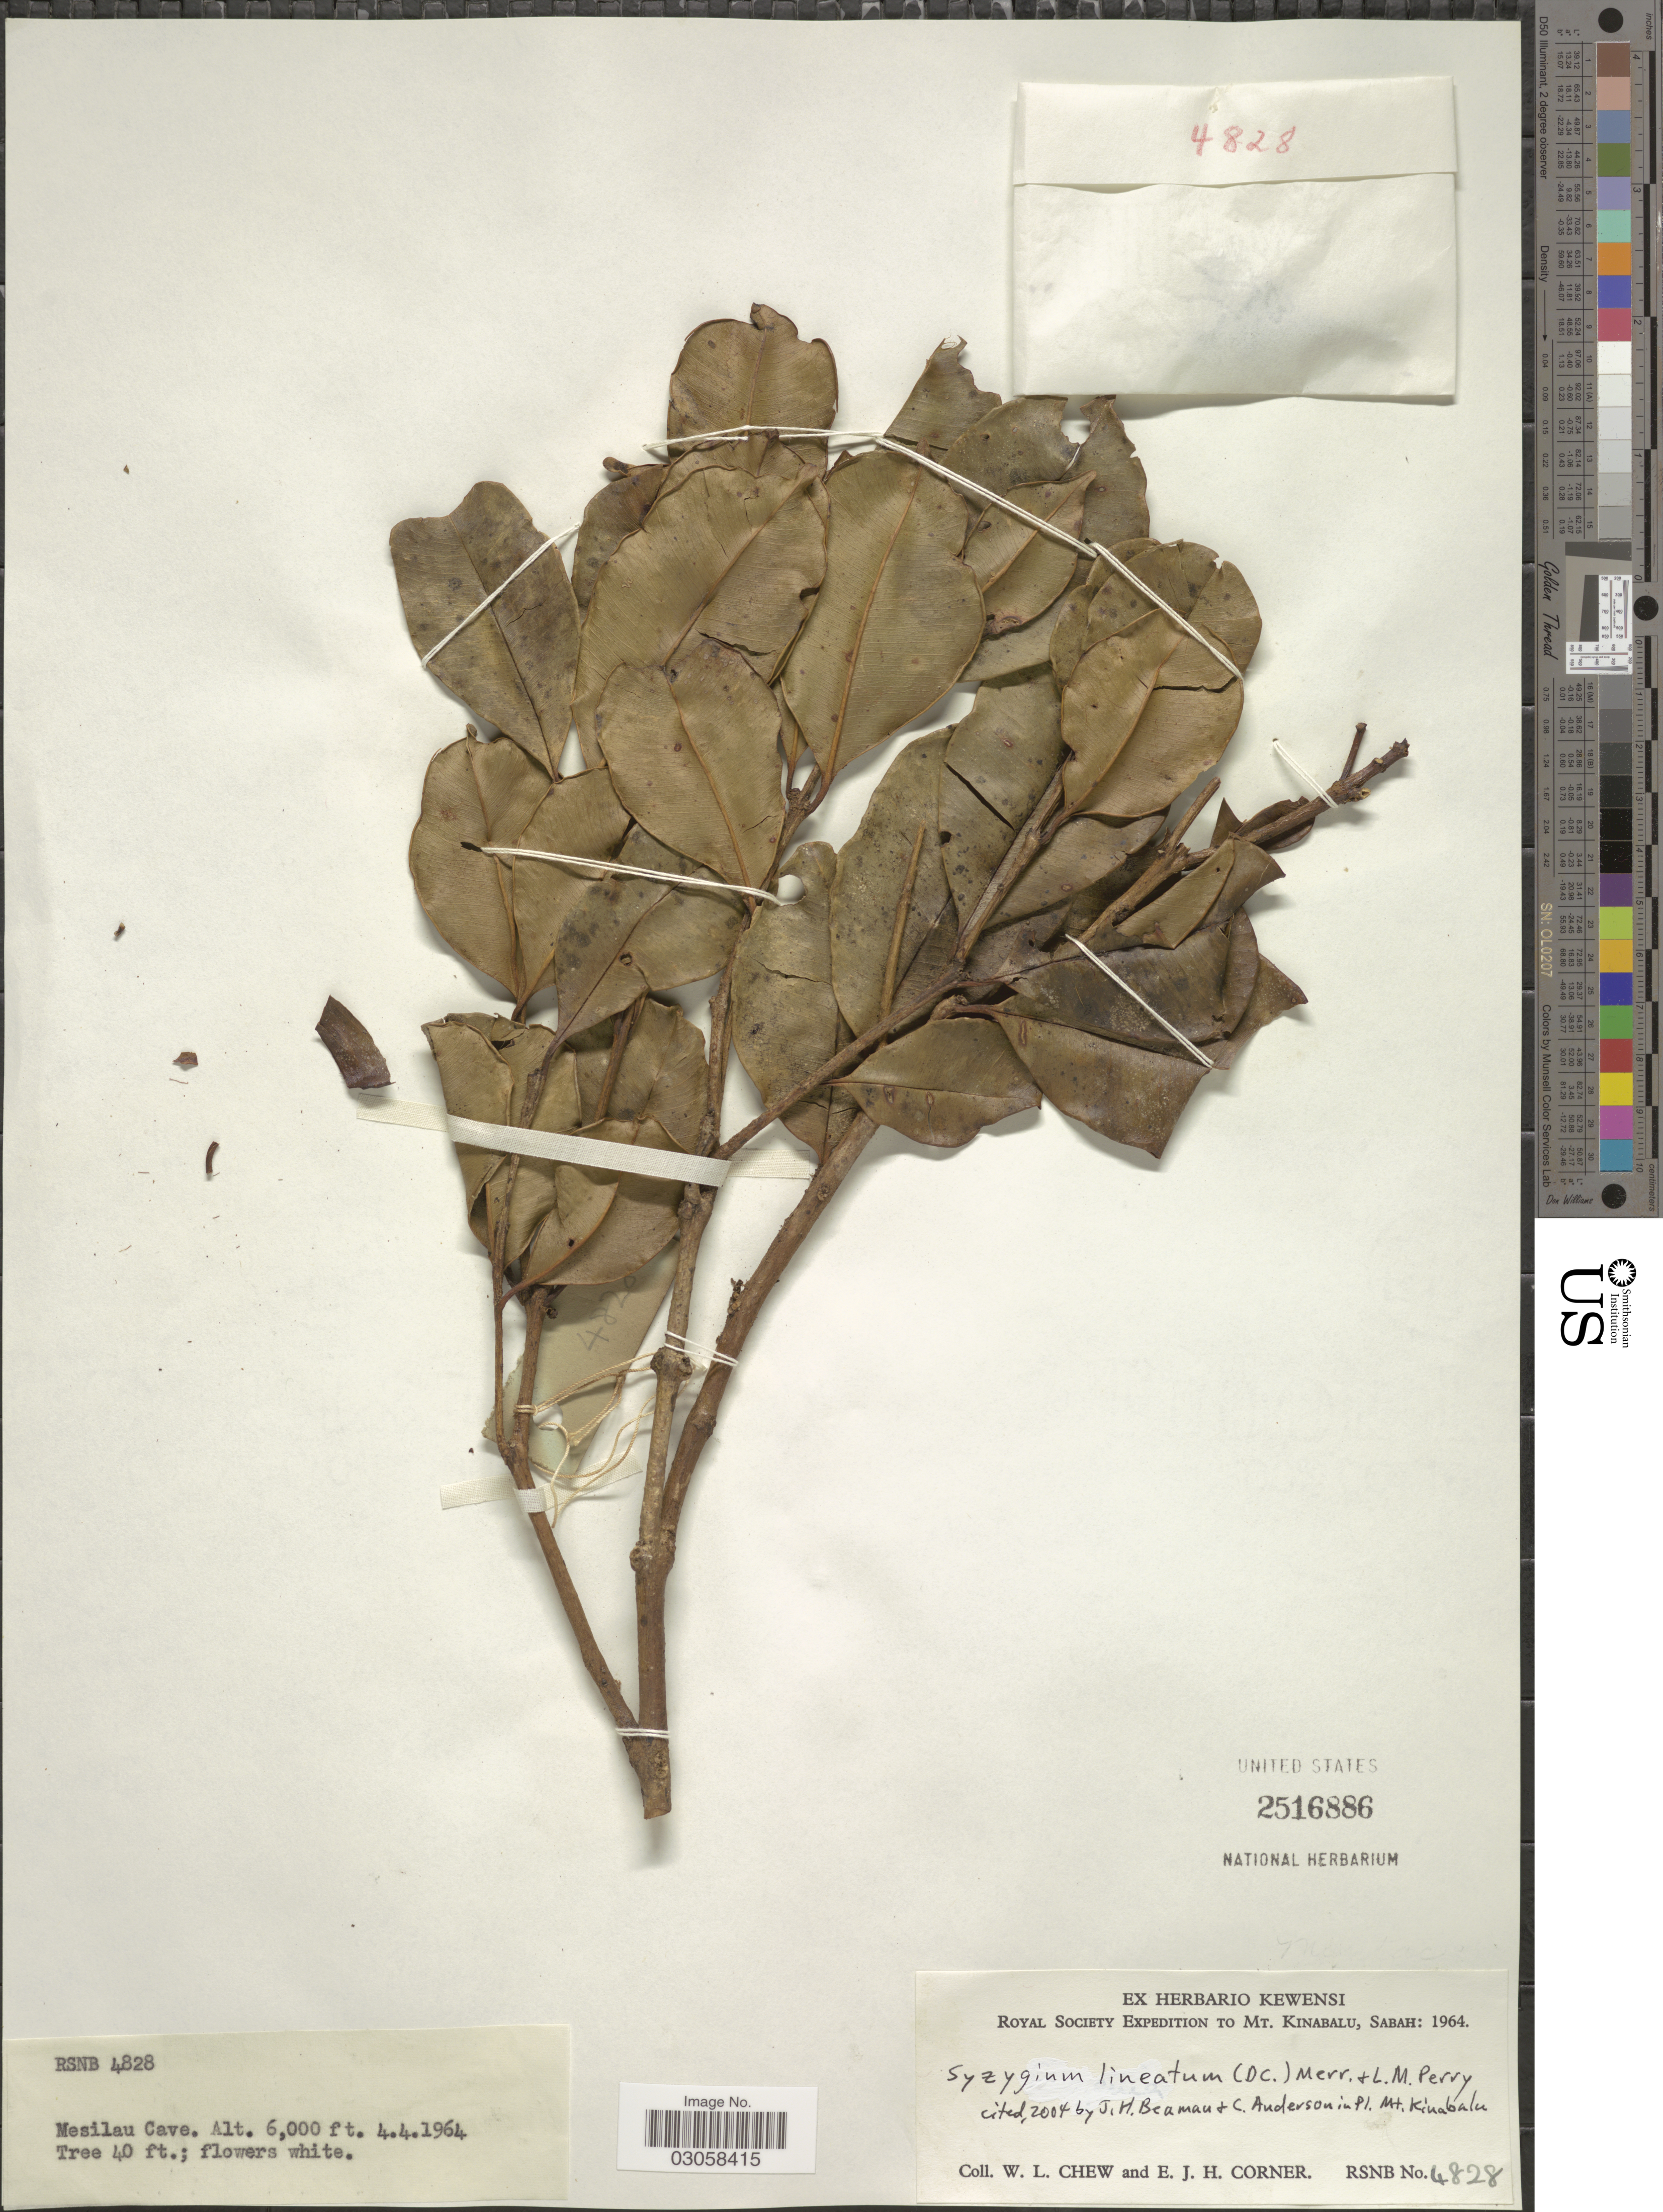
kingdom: Plantae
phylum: Tracheophyta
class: Magnoliopsida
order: Myrtales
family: Myrtaceae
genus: Syzygium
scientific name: Syzygium cerasiforme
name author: (Blume) Merr. & L.M. Perry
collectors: W. Chew & E. Corner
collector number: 4828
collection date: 1964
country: Malaysia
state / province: Sabah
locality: Mt. Kinabalu. Mesilau Cave.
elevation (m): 1829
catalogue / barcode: US 2516886